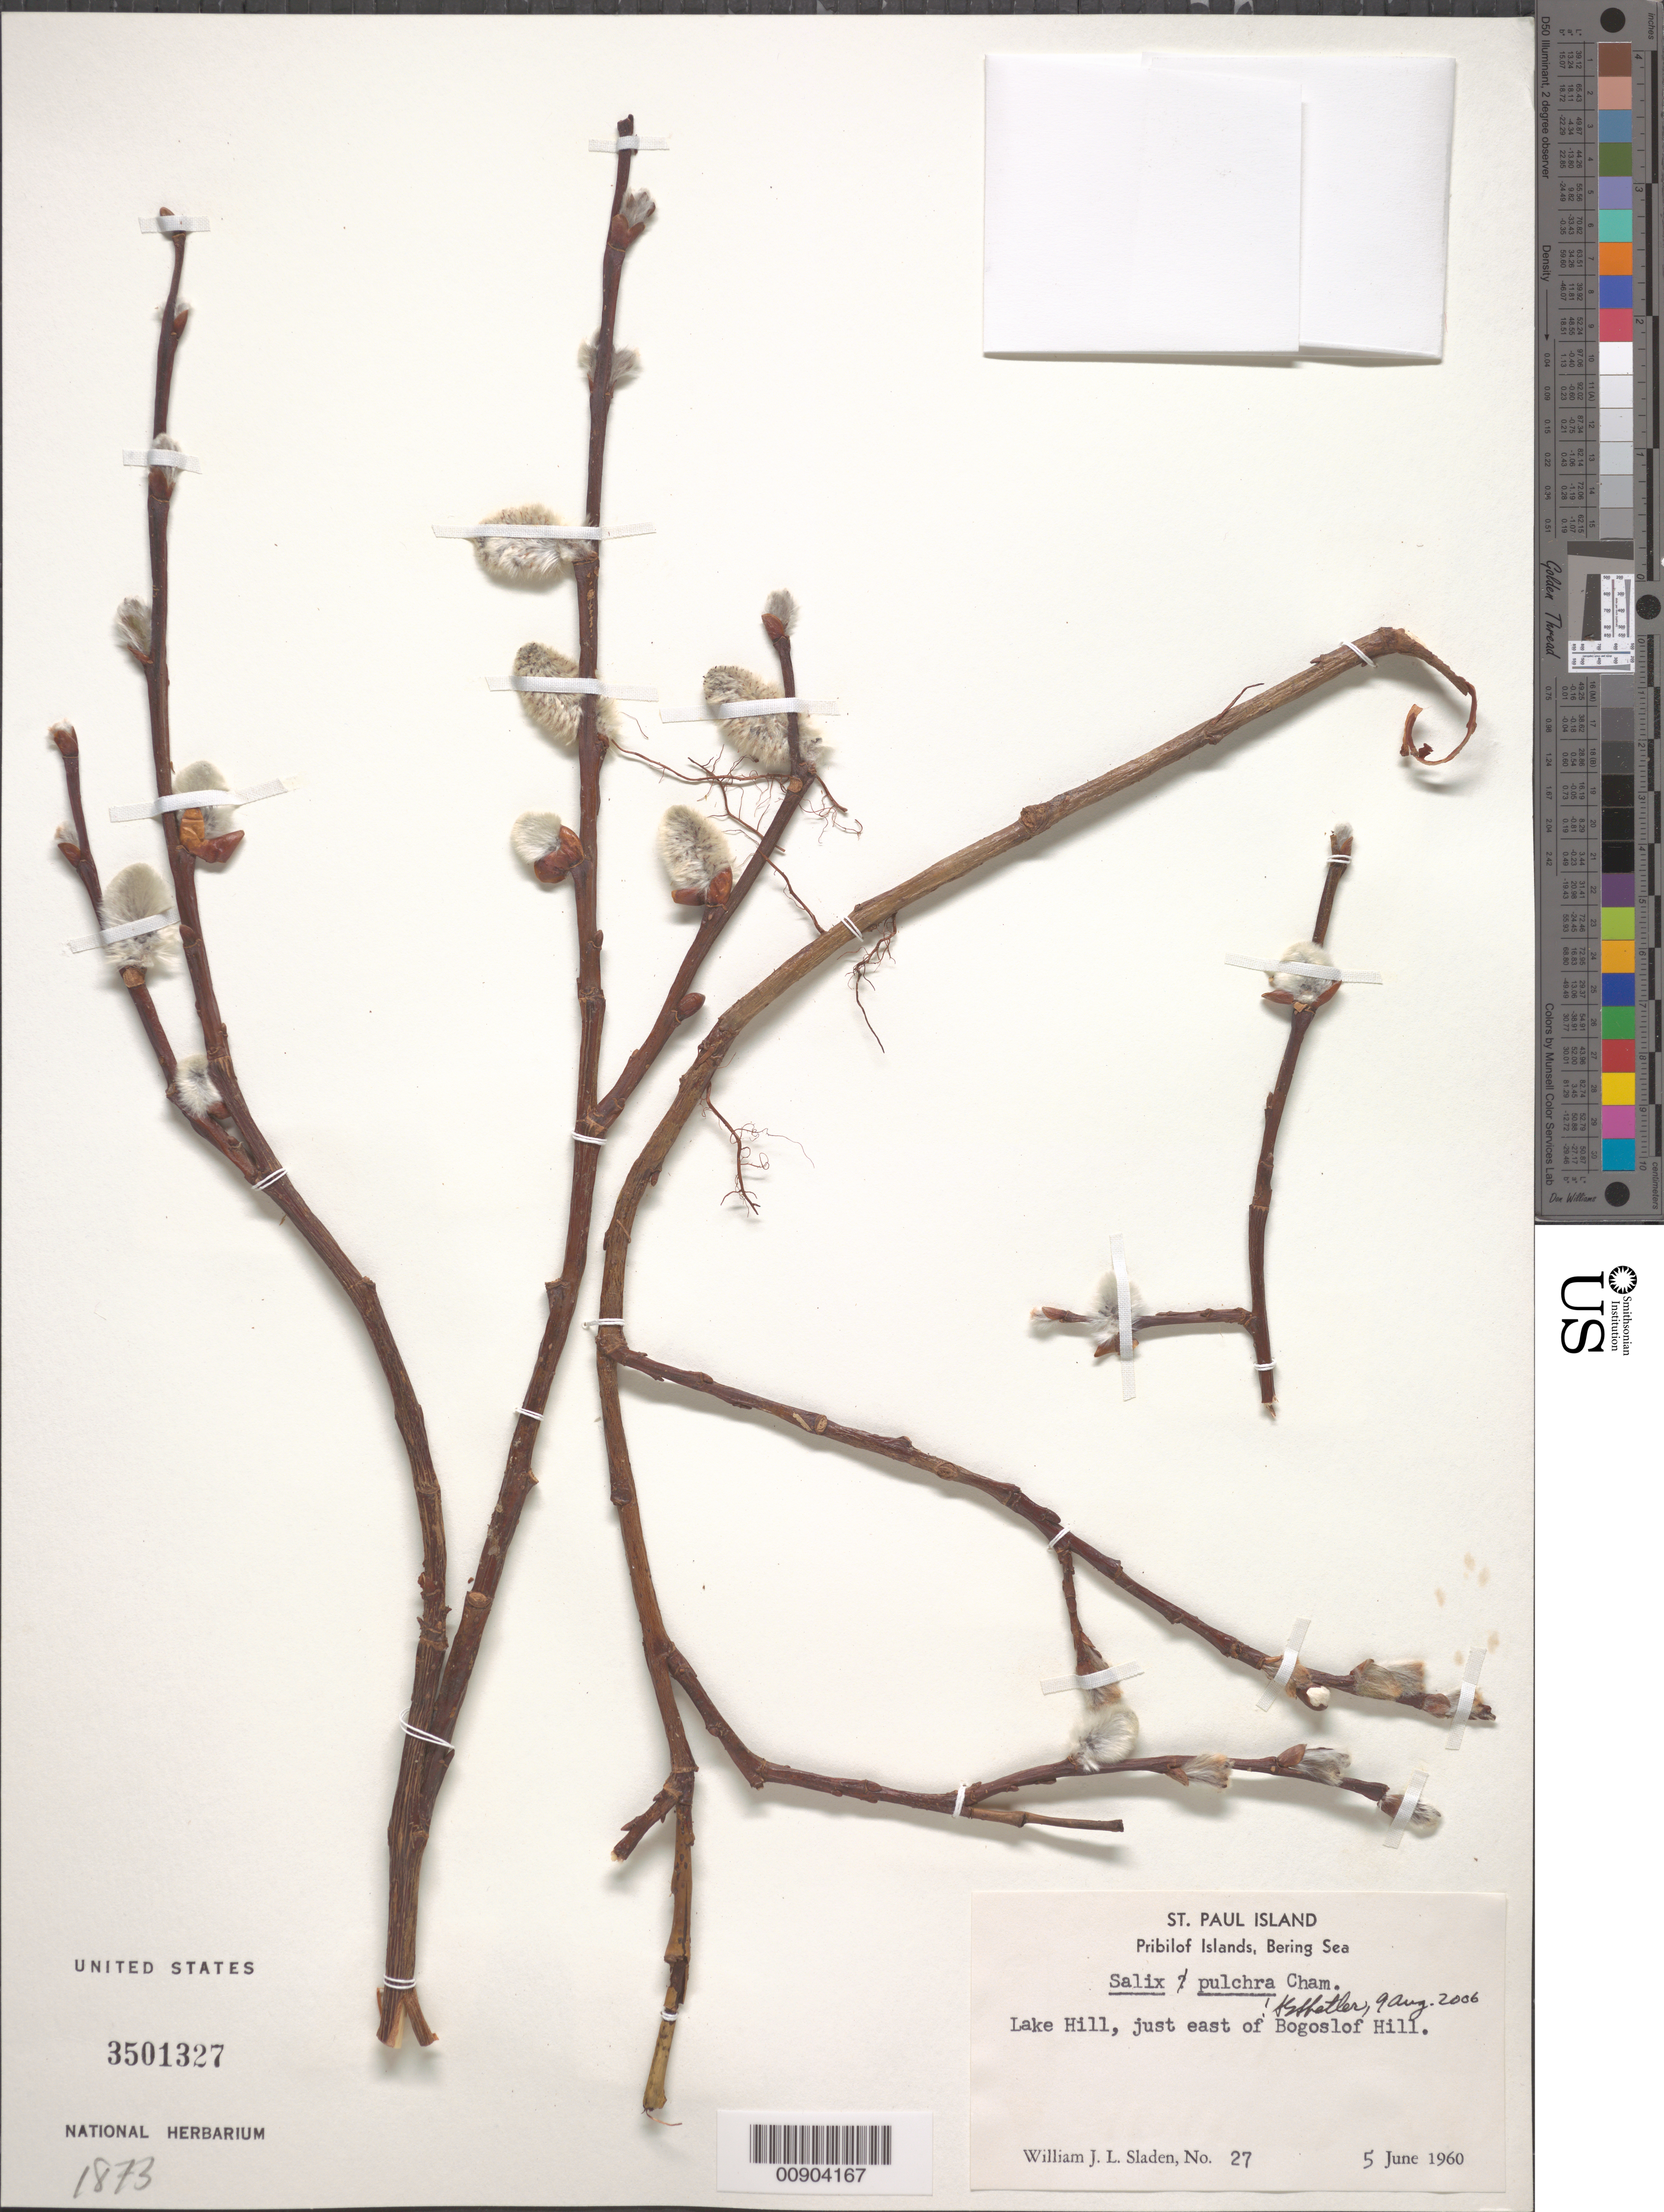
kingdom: Plantae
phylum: Tracheophyta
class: Magnoliopsida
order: Malpighiales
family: Salicaceae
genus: Salix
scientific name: Salix pulchra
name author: Cham.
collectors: W. Sladen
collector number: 27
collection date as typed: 05 Jun 1960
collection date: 1960-06-05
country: United States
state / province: Alaska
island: St. Paul Island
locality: Lake Hill, just east of Bogoslof Hill., Bering Sea, Pribilof Islands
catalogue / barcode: US 3501327